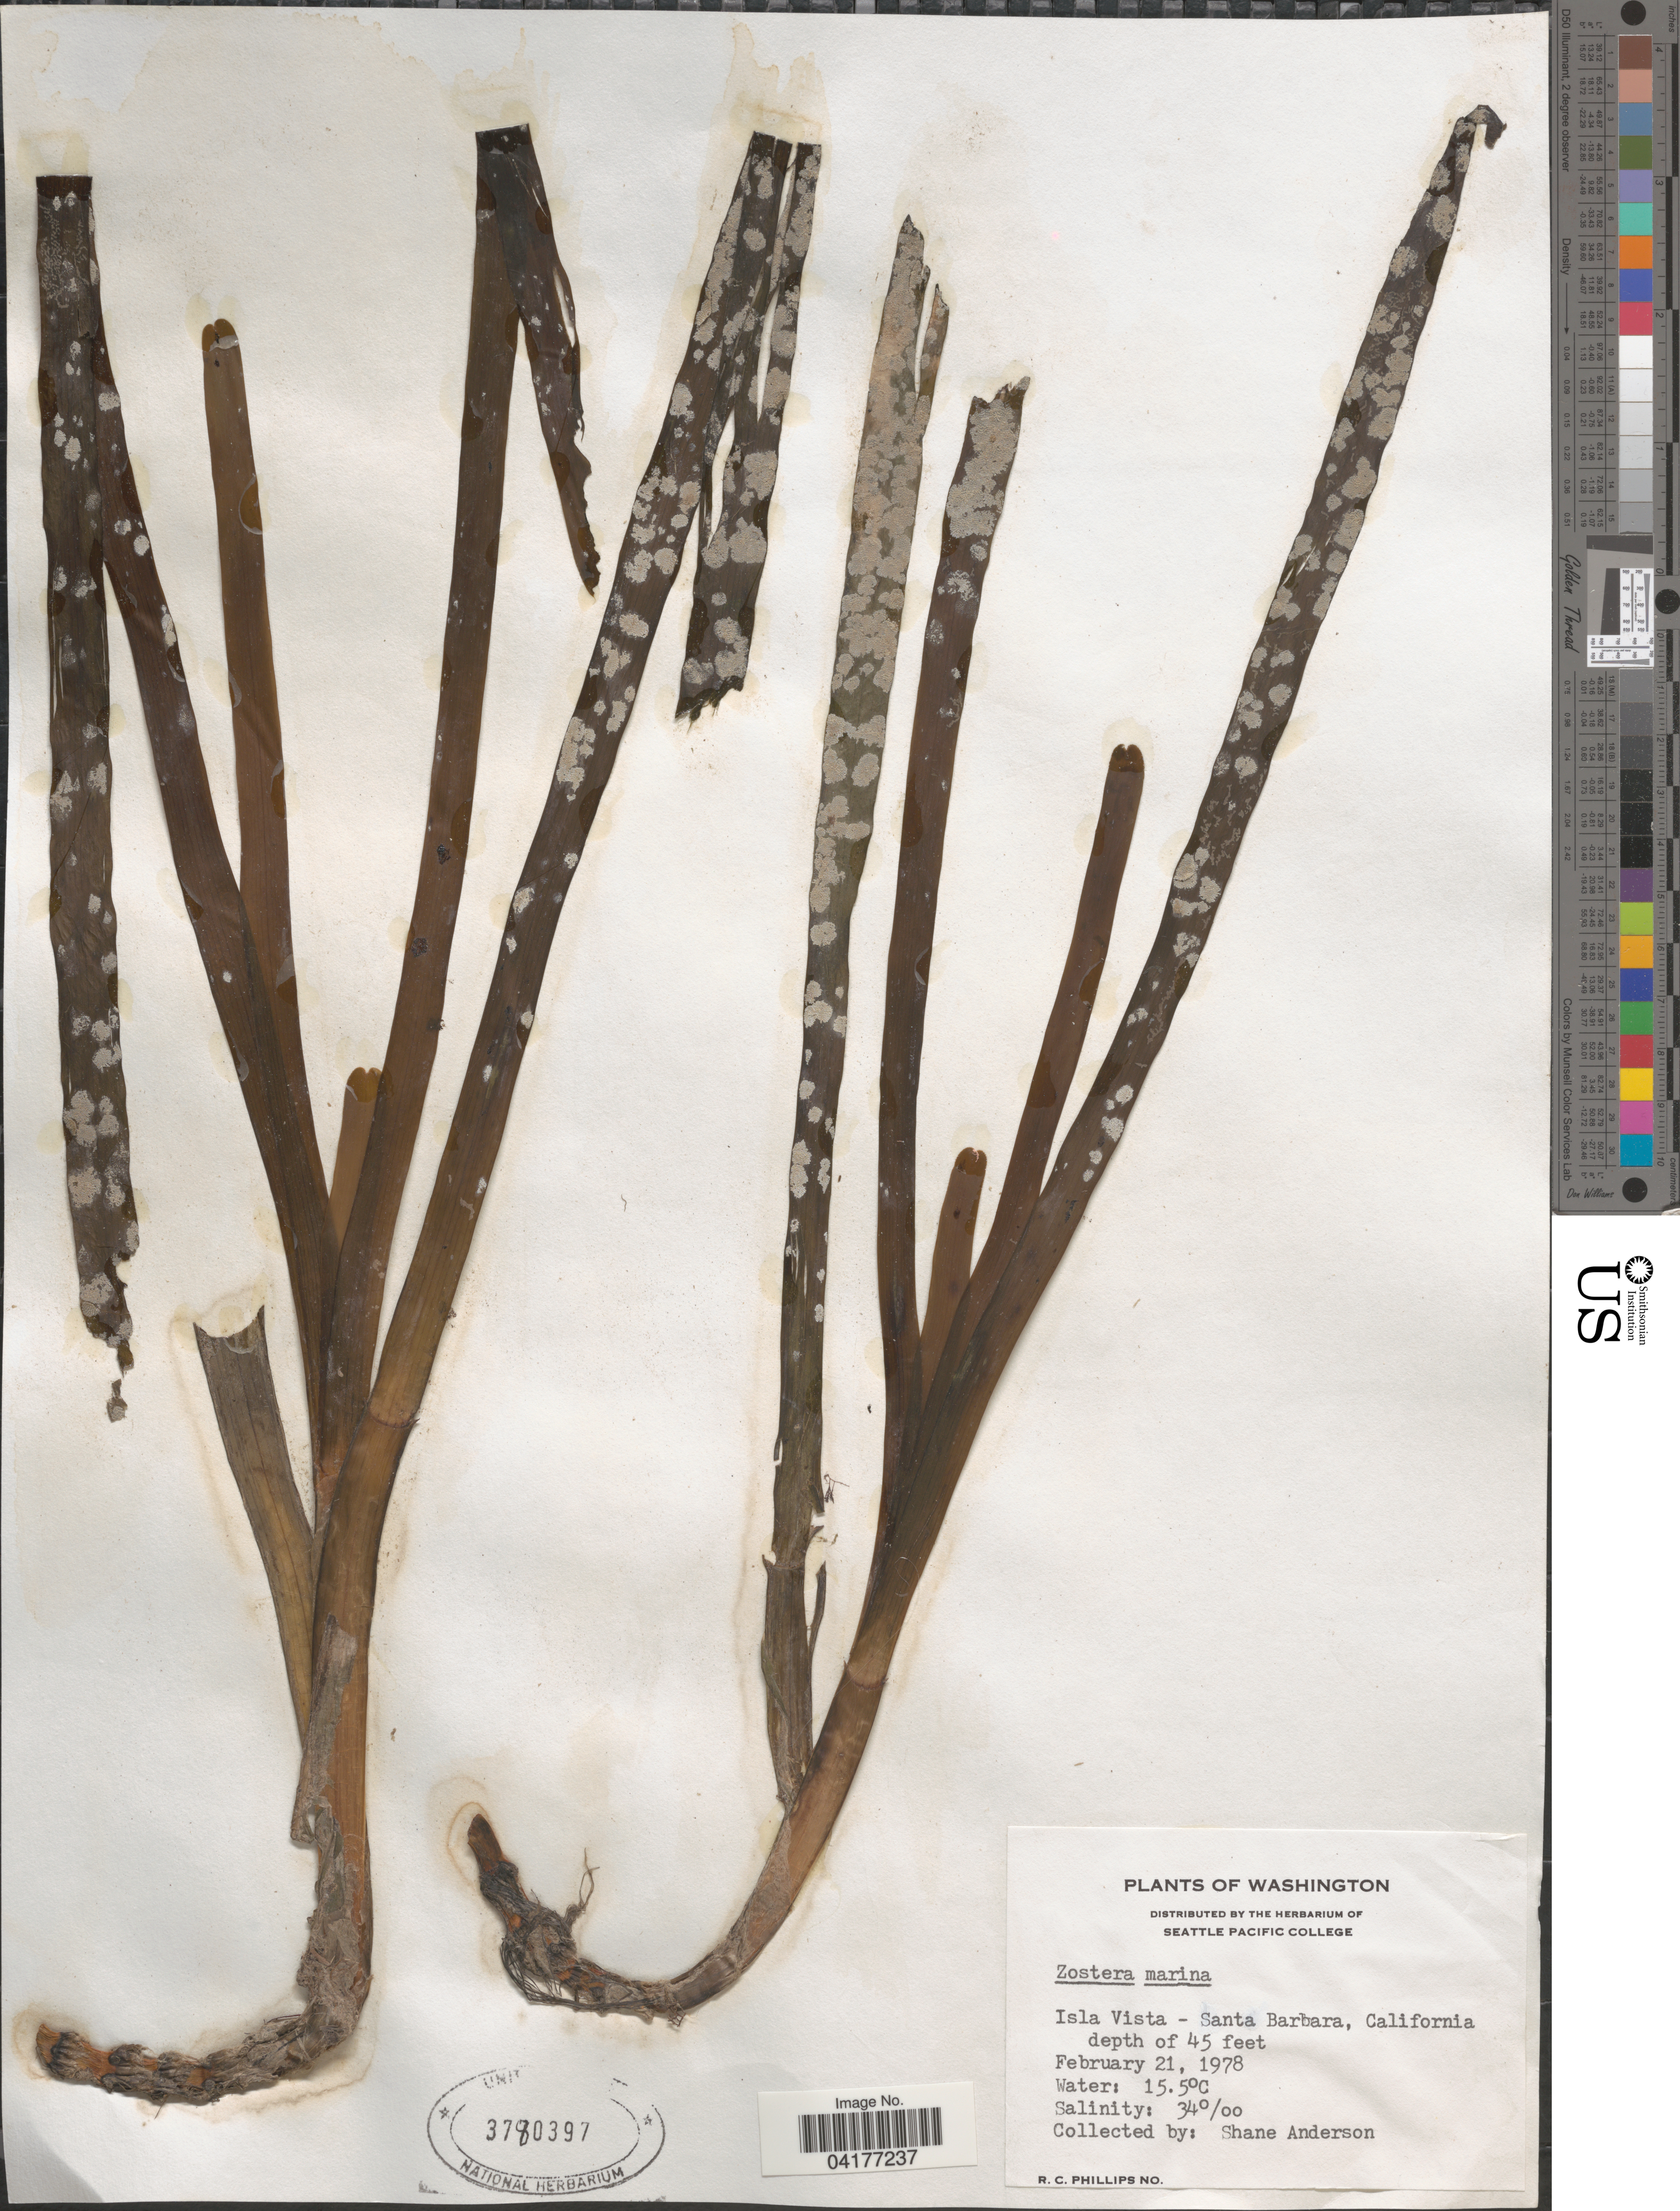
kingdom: Plantae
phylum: Tracheophyta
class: Liliopsida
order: Alismatales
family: Zosteraceae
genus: Zostera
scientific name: Zostera marina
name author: L.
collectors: S. Anderson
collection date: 1978-02-21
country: United States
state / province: California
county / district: Santa Barbara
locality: Isla Vista - Santa Barbara.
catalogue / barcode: US 3780397